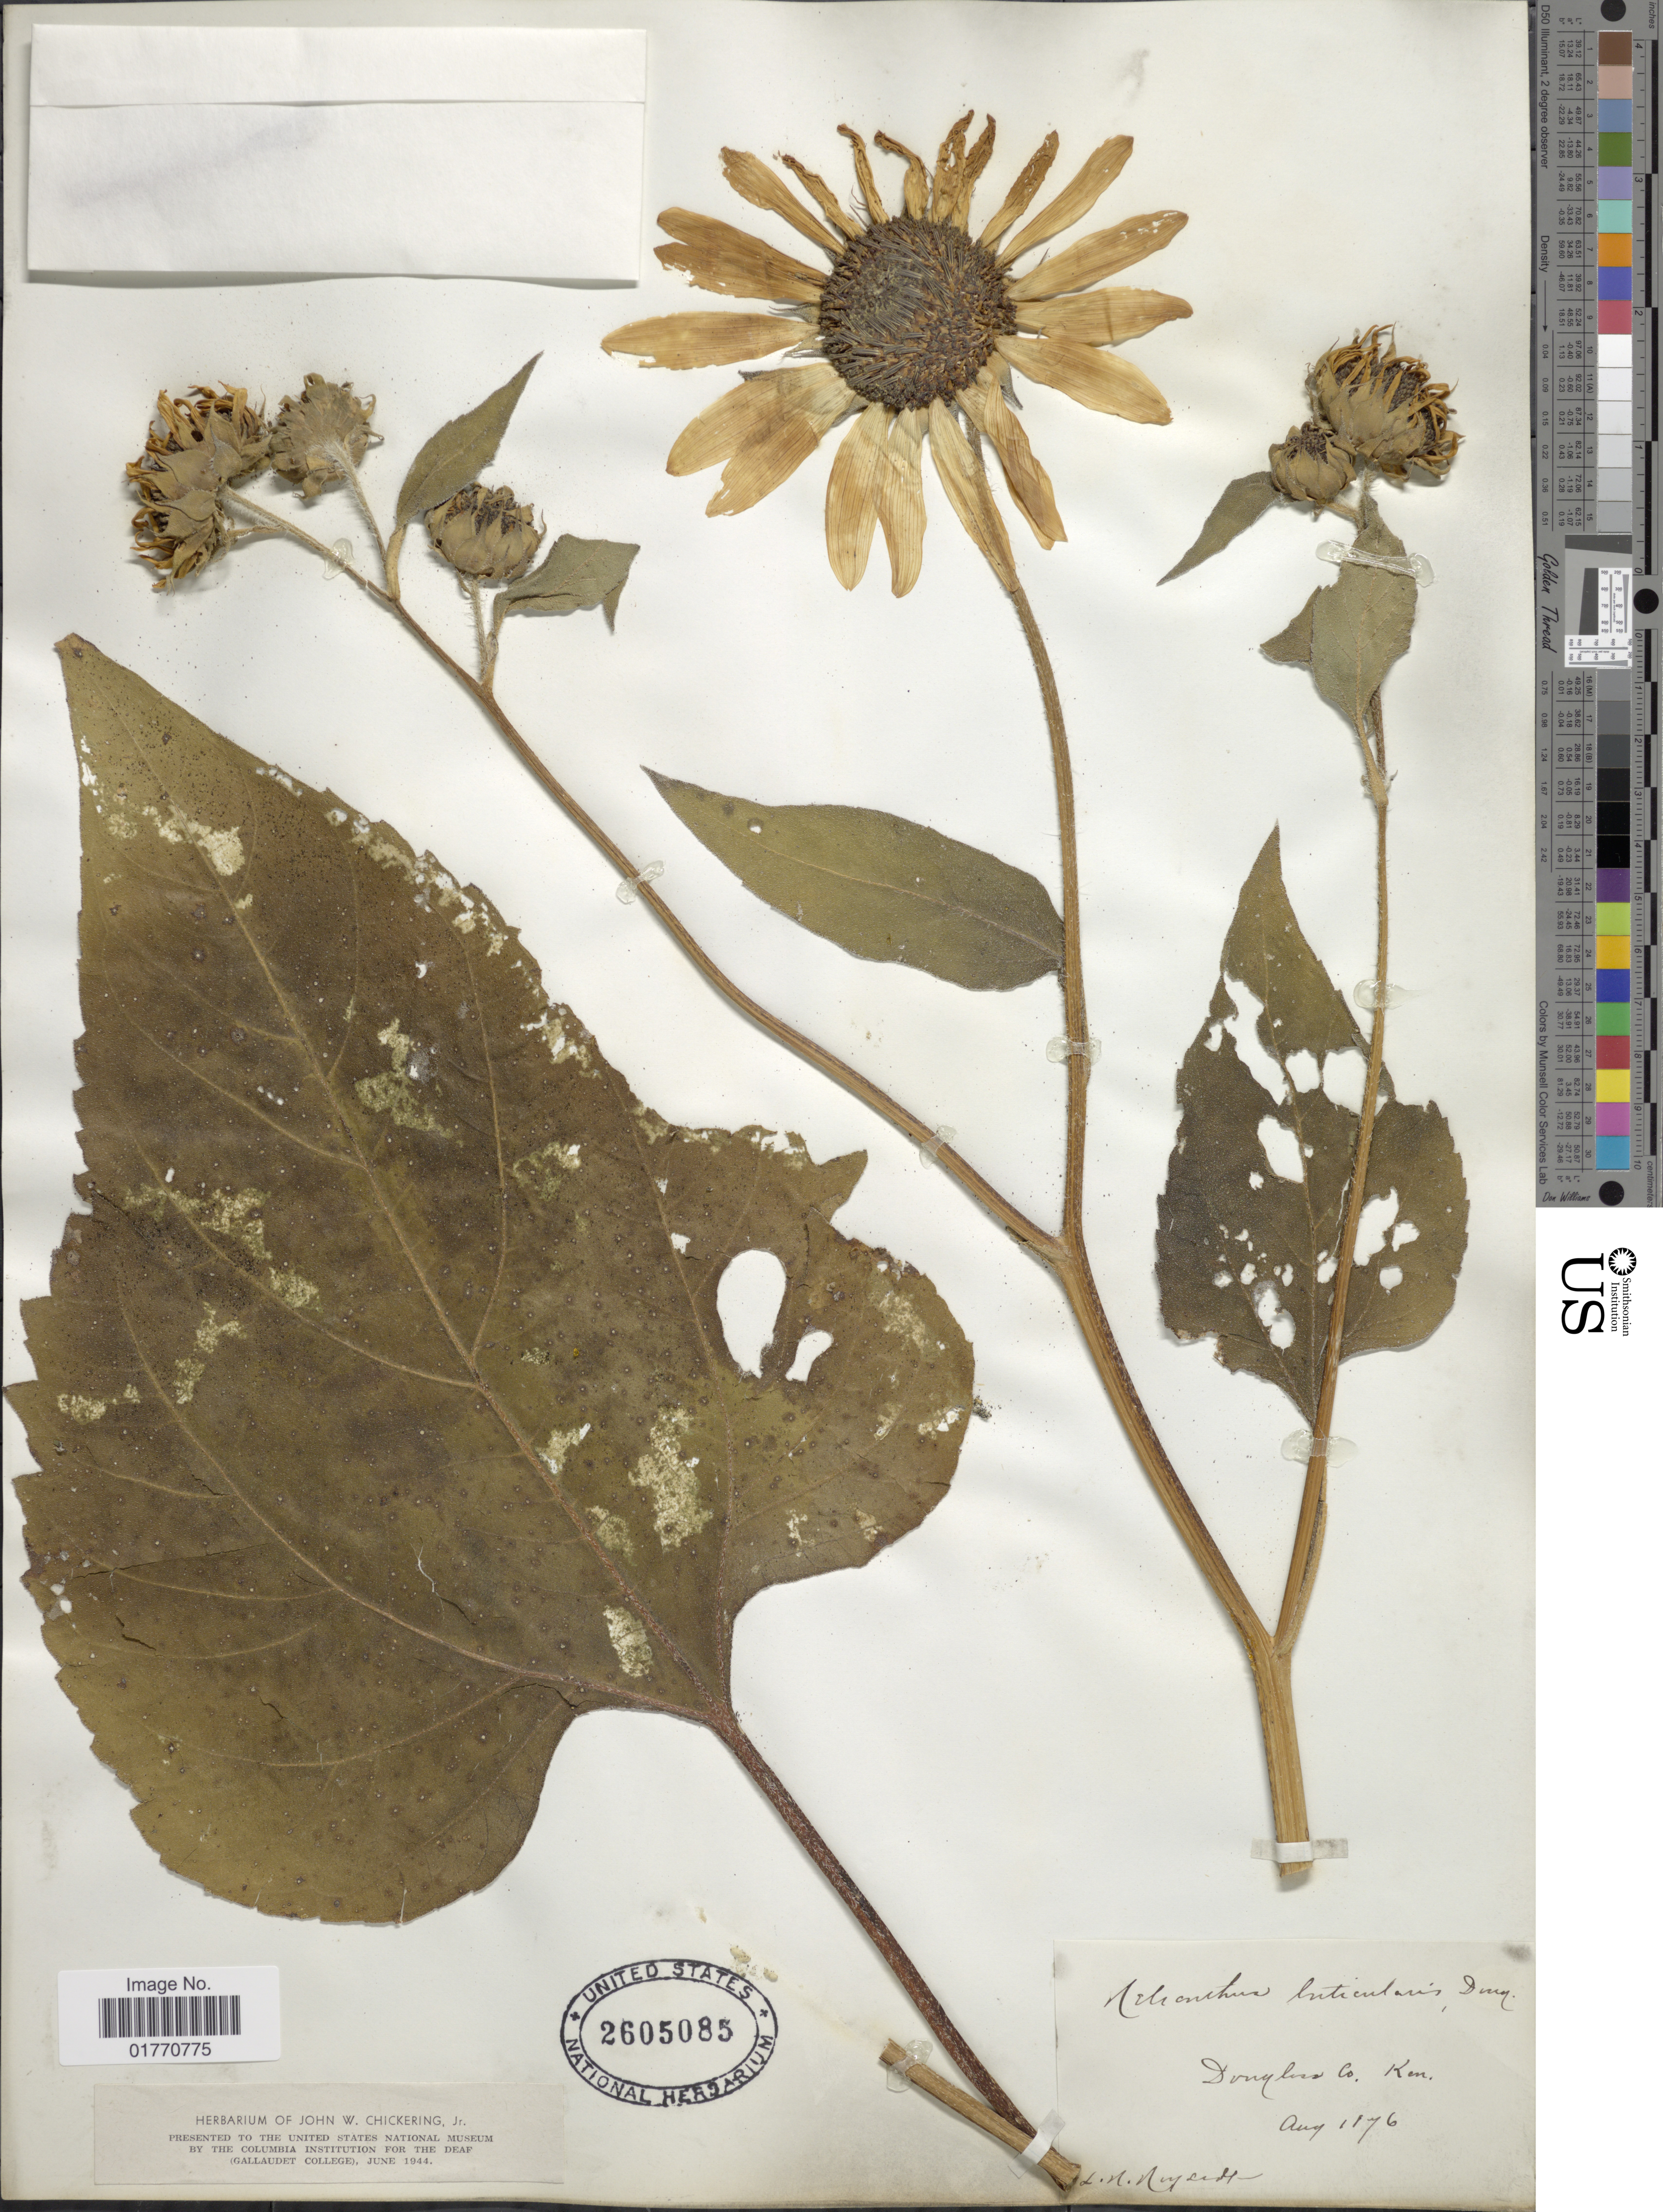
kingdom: Plantae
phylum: Tracheophyta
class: Magnoliopsida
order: Asterales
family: Asteraceae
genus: Helianthus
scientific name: Helianthus lenticularis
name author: Douglas ex Lindl.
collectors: L. Hoysradt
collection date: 1876-08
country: United States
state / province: Kansas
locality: Douglas Co.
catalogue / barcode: US 2605085